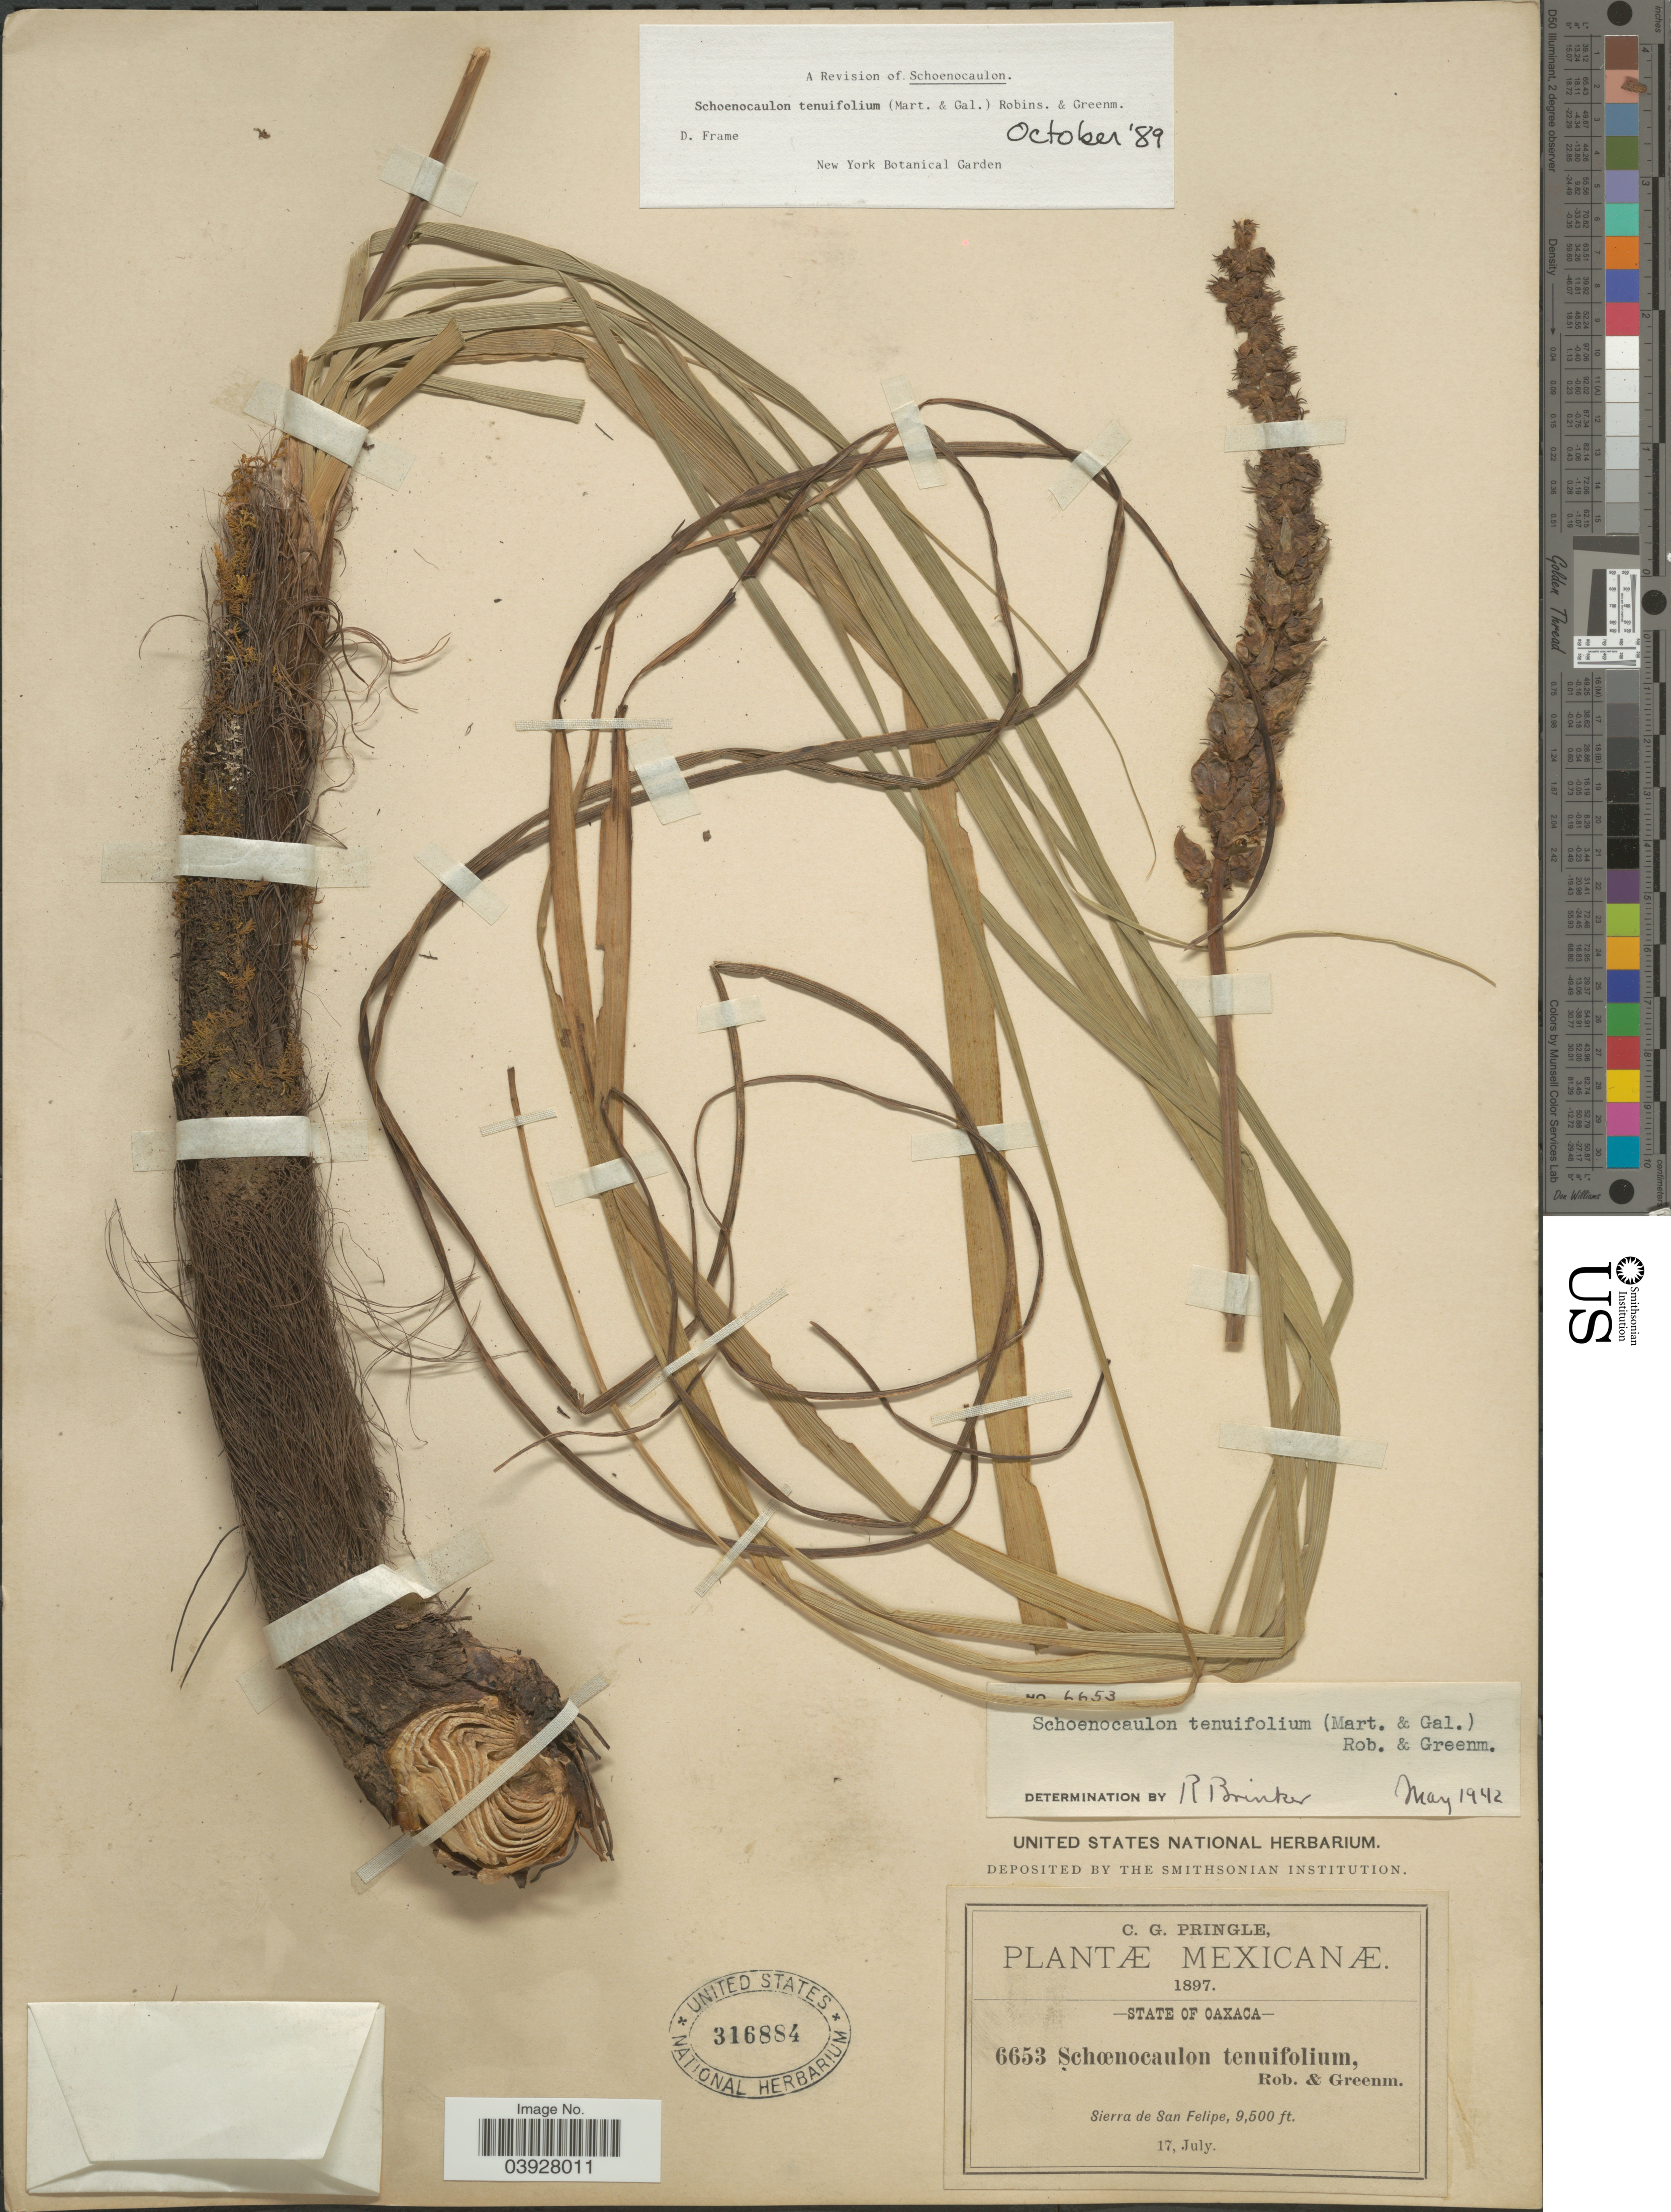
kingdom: Plantae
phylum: Tracheophyta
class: Liliopsida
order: Liliales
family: Melanthiaceae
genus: Schoenocaulon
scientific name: Schoenocaulon tenuifolium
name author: B.L. Rob. & Greenm.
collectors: C. G. Pringle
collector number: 6653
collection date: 1897-07-17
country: Mexico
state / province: Oaxaca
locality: Sierra de San Felipe.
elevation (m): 2896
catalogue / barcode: US 316884